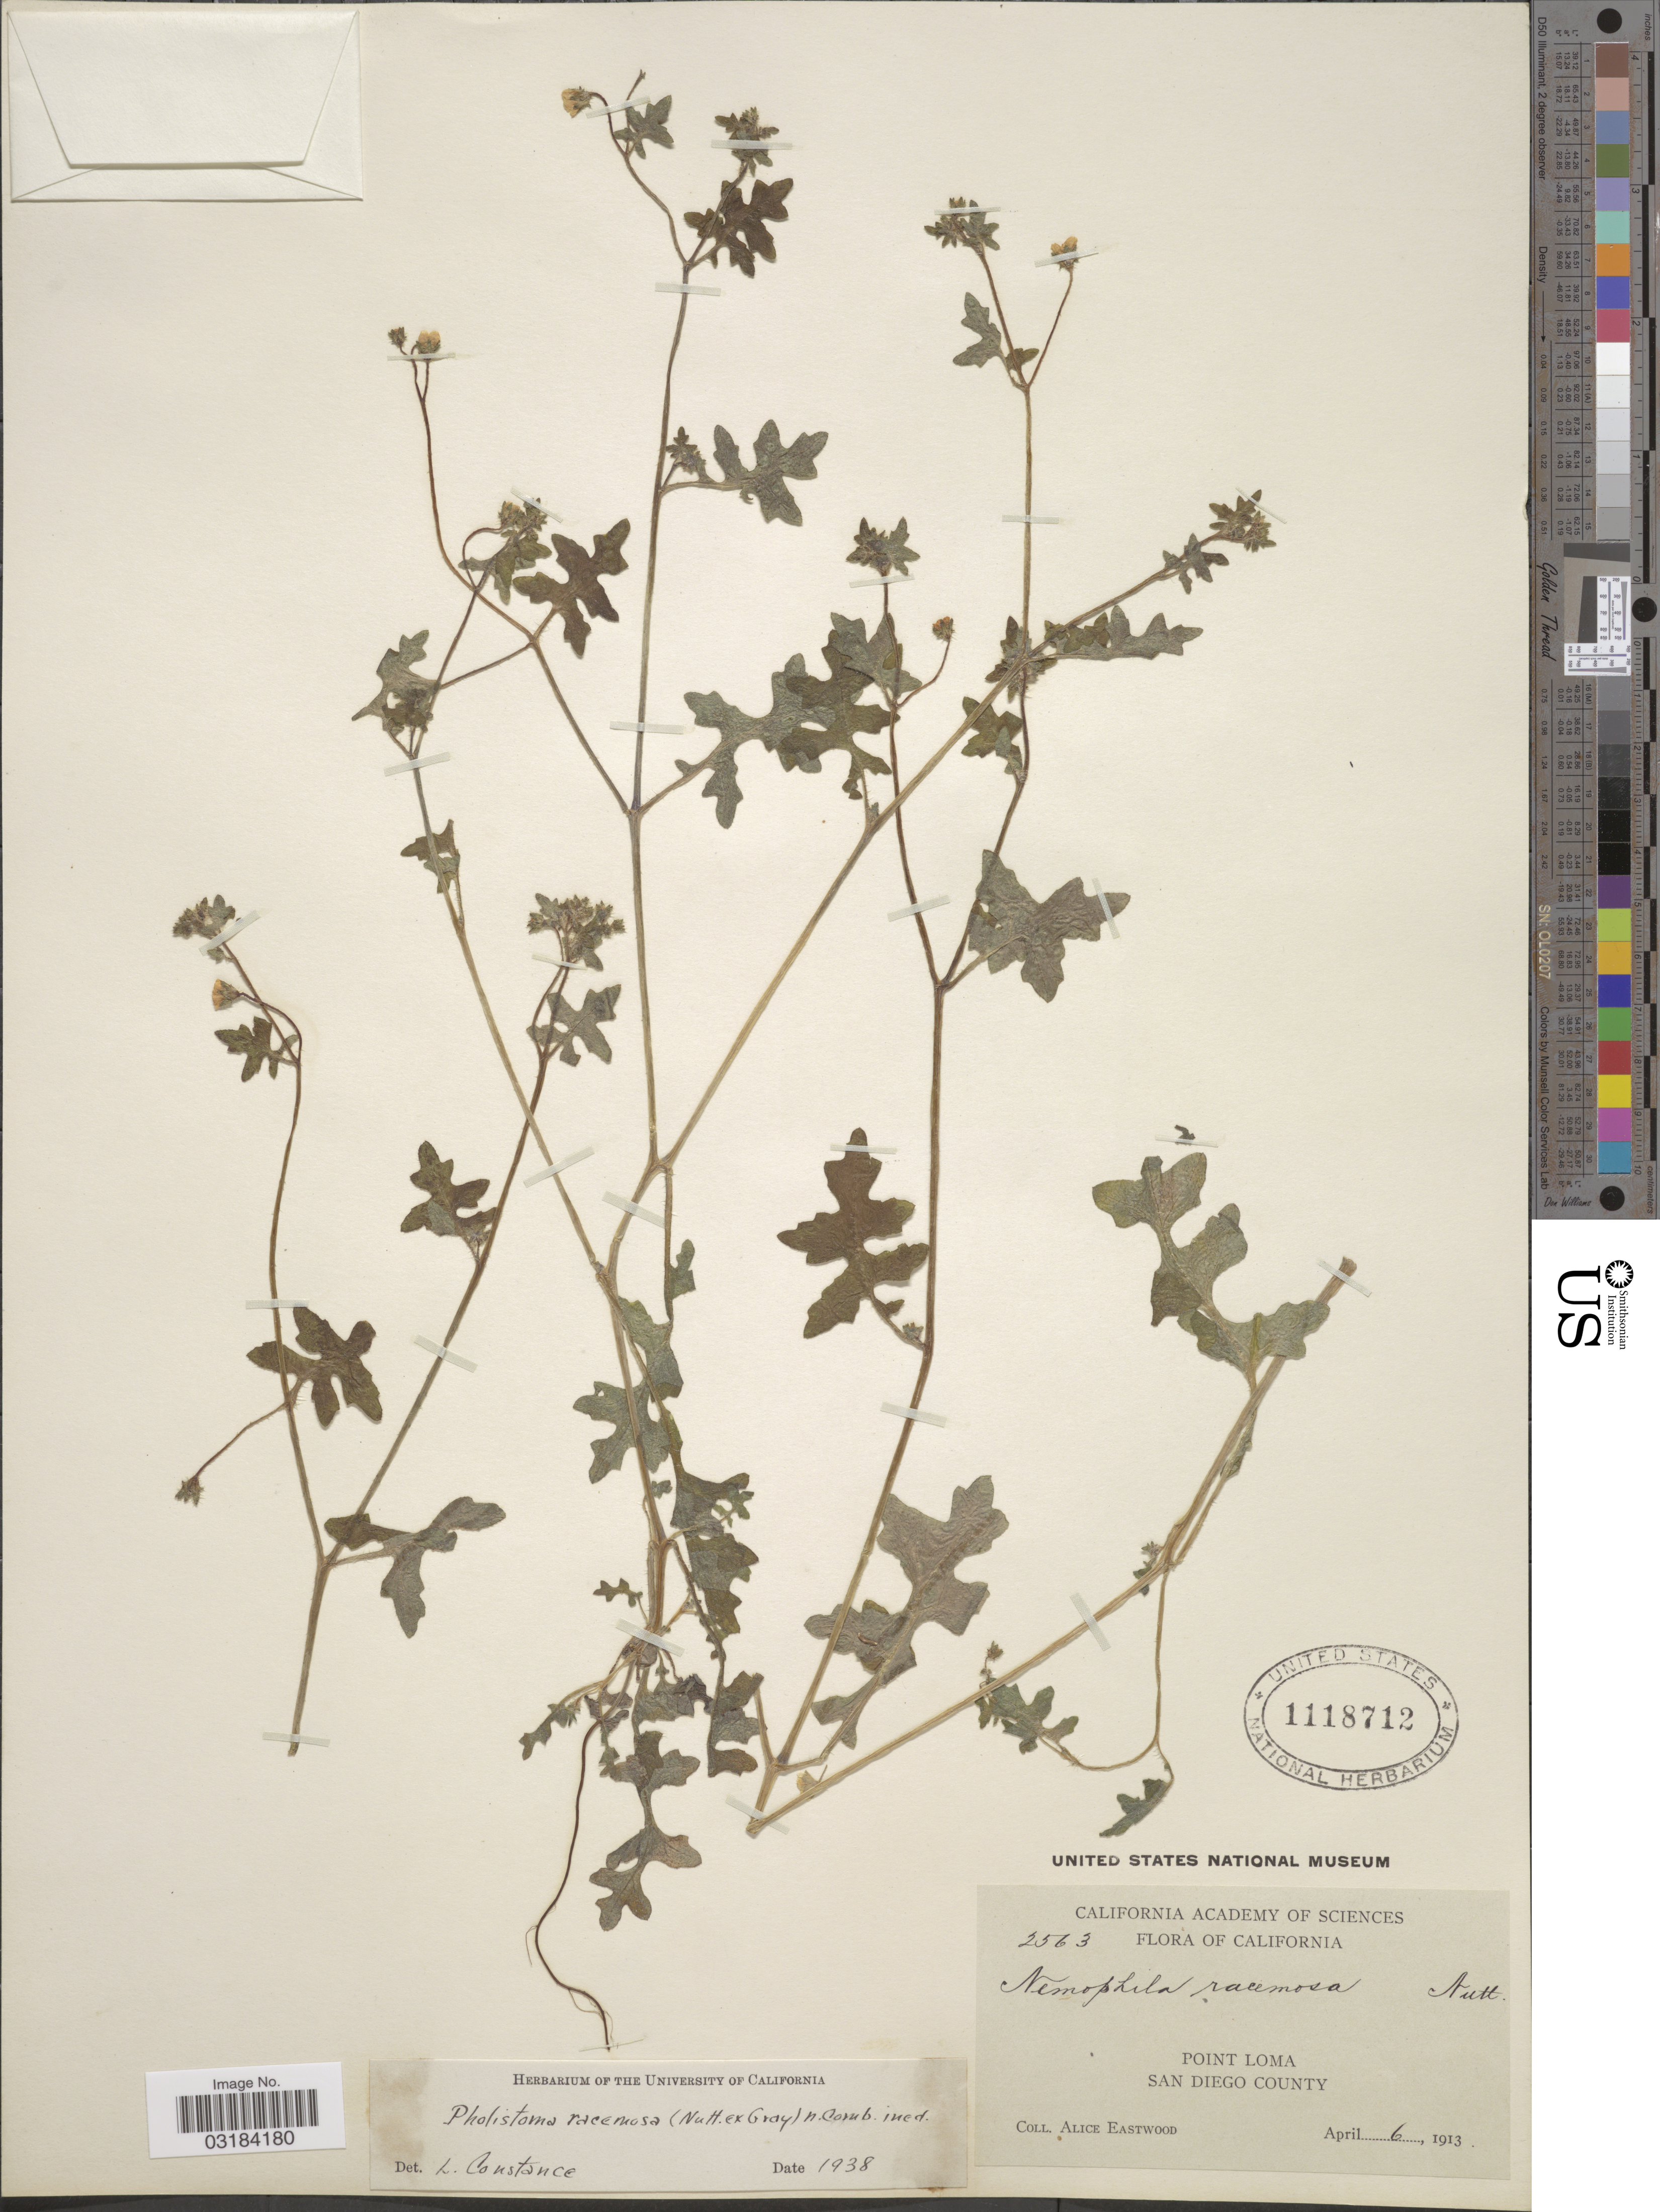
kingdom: Plantae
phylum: Tracheophyta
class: Magnoliopsida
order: Boraginales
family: Hydrophyllaceae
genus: Pholistoma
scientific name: Pholistoma racemosum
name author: (Nutt. ex A. Gray) Constance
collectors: A. Eastwood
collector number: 2563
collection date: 1913-04-06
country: United States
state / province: California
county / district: San Diego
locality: Point Loma, San Diego County.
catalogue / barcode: US 1118712